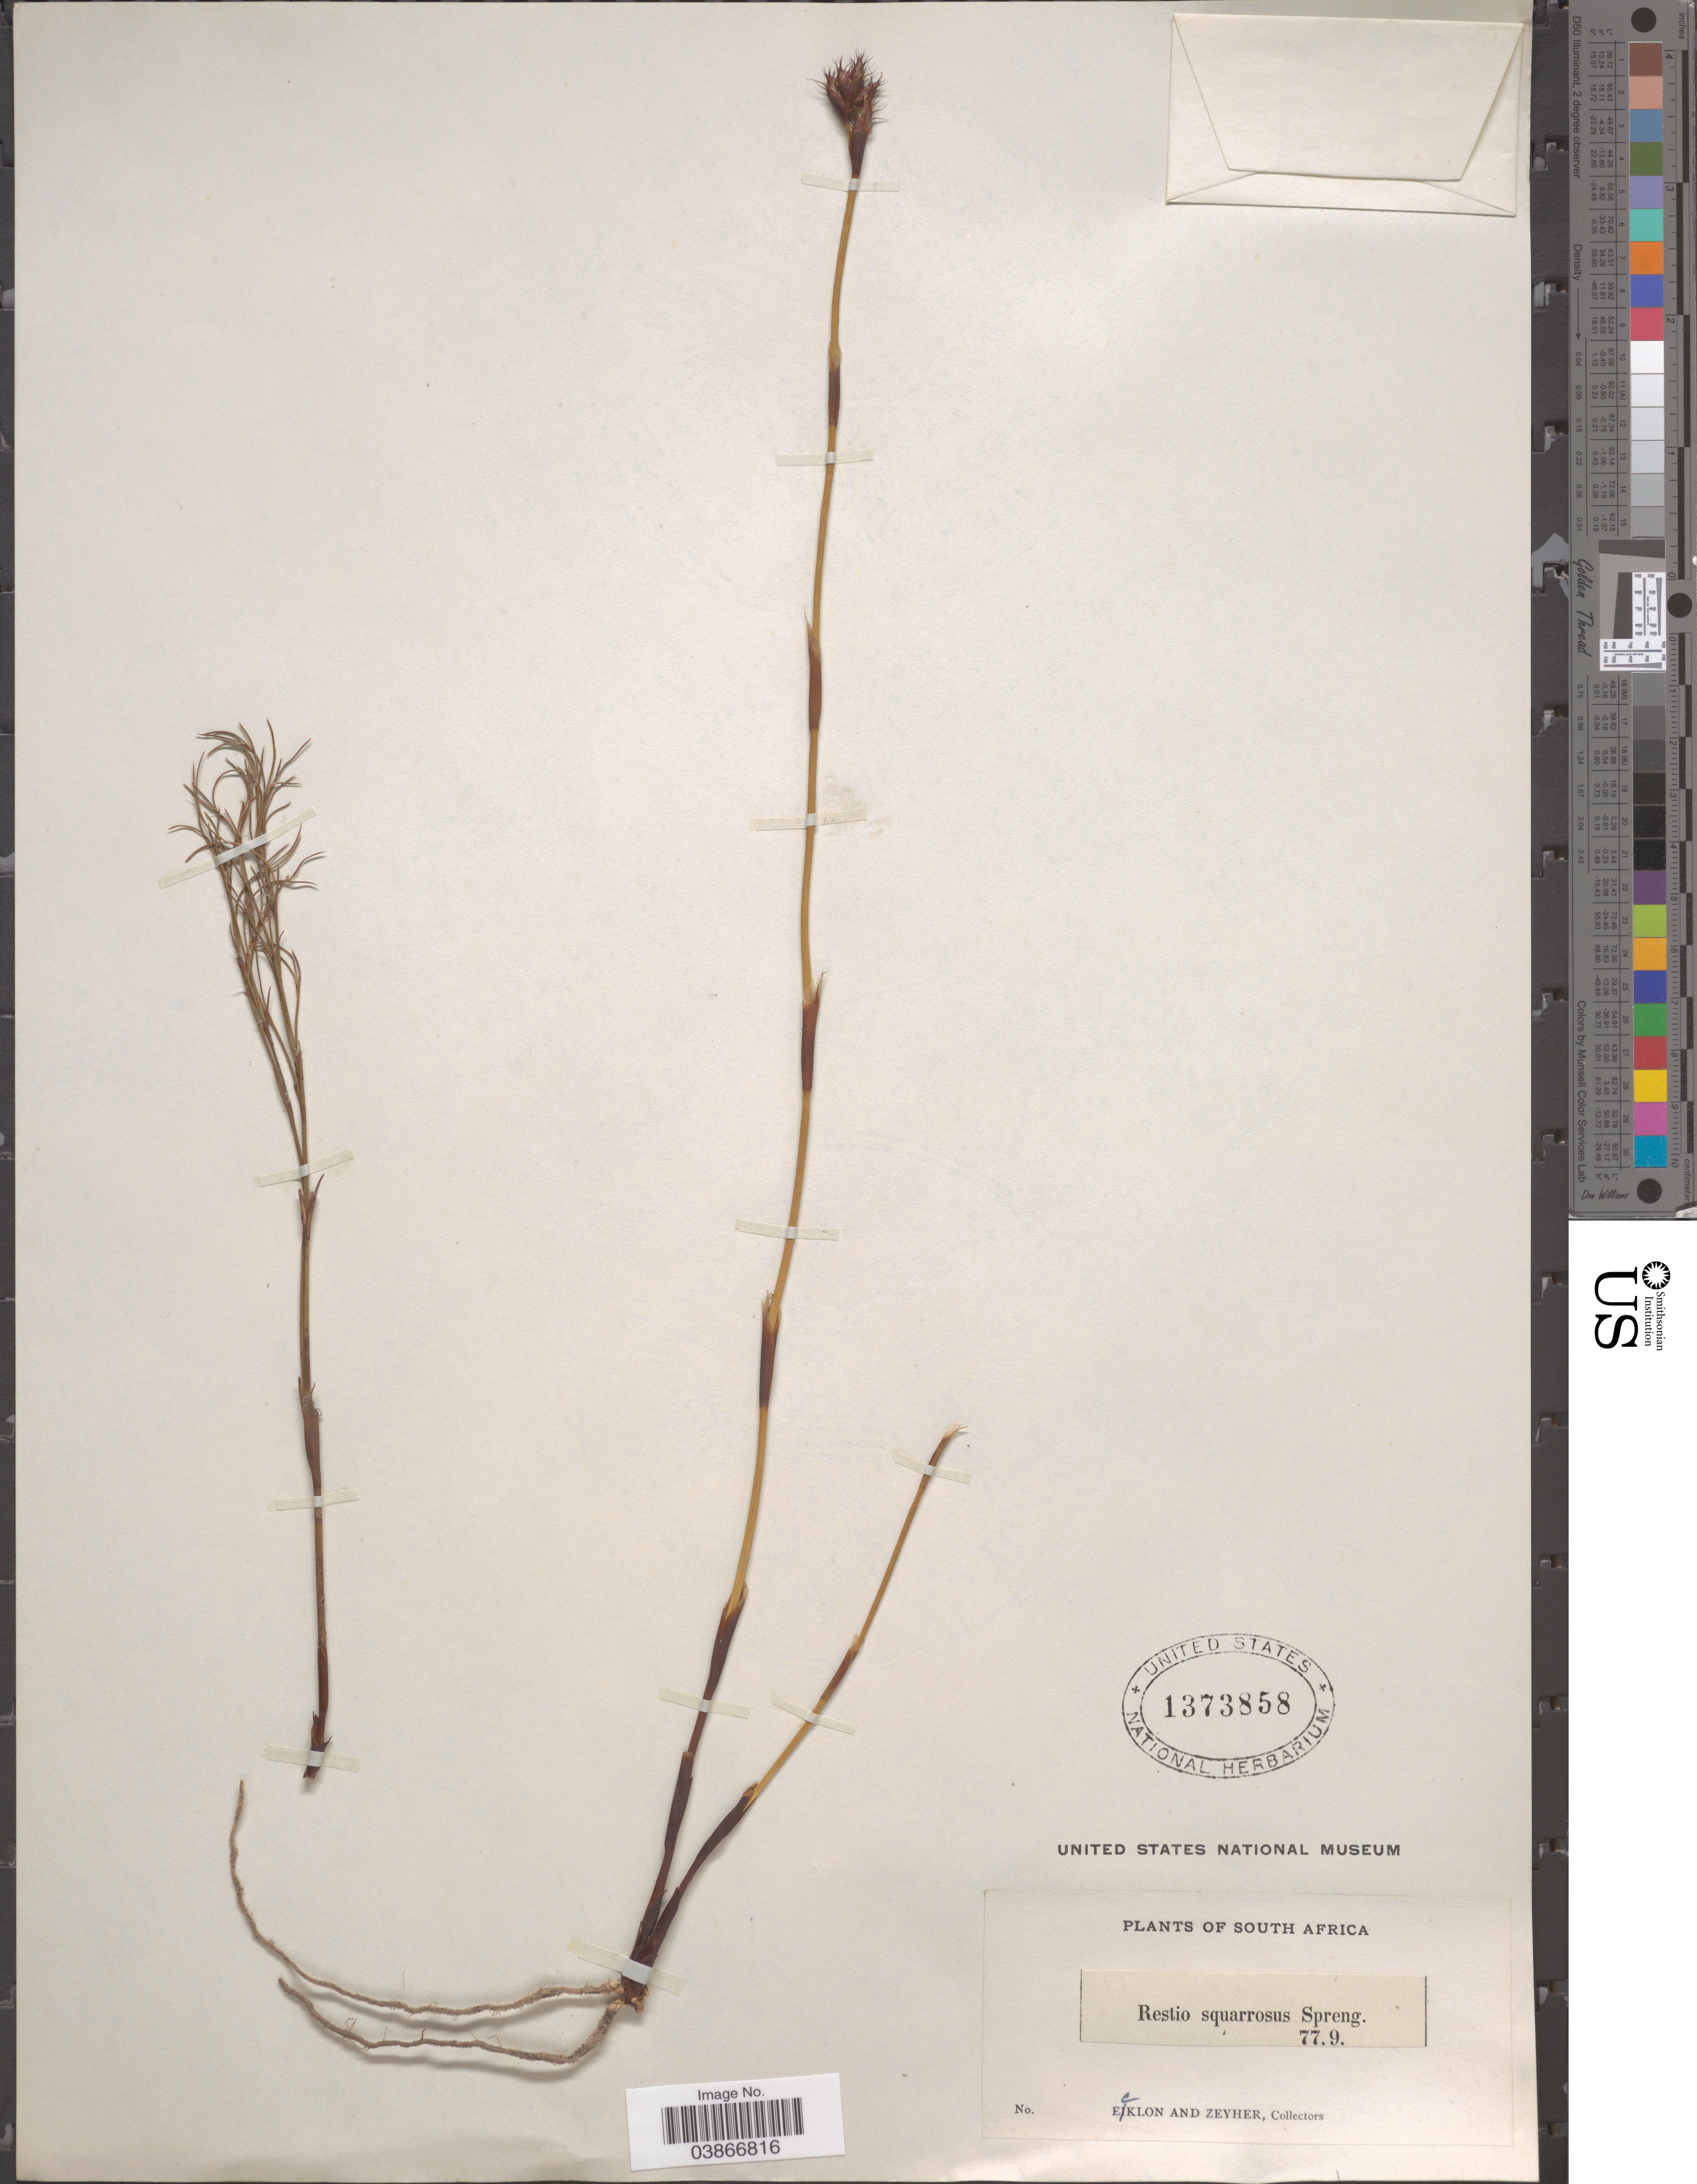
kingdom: Plantae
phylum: Tracheophyta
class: Liliopsida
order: Poales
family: Restionaceae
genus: Restio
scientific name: Restio squarrosus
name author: Poir.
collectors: -. Ecklon & -. Zeyher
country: South Africa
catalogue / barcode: US 1373858